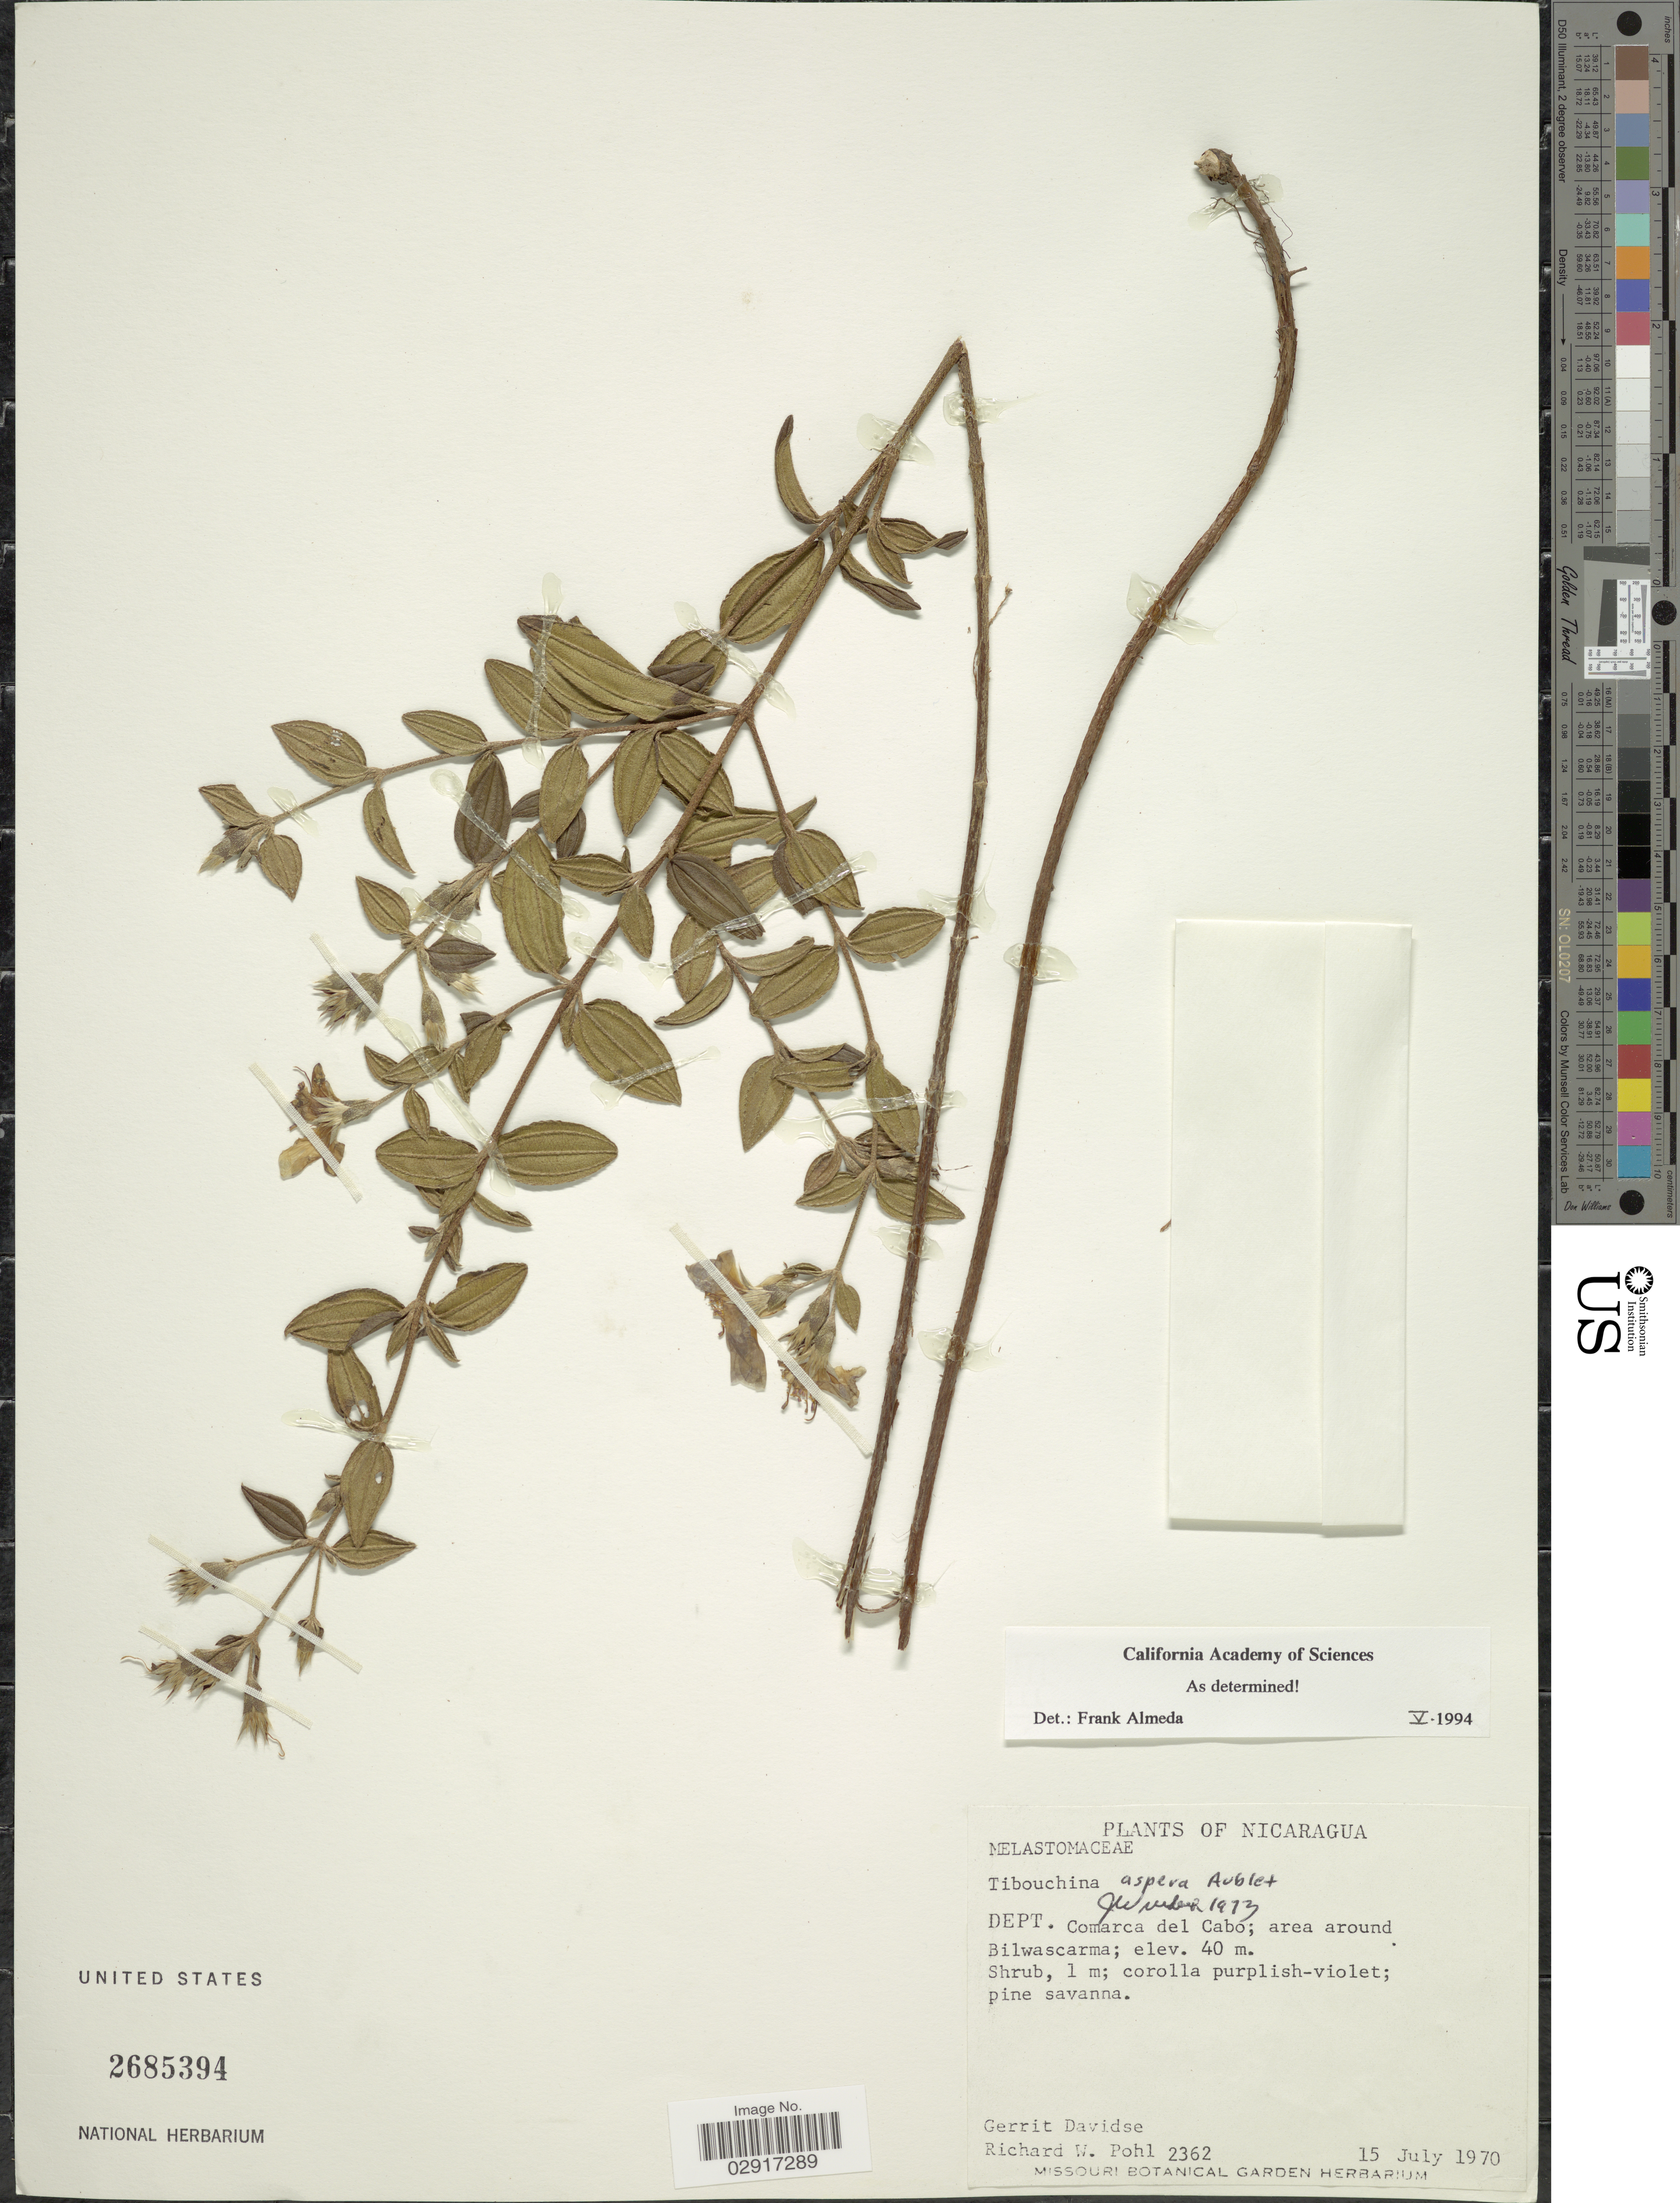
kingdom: Plantae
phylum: Tracheophyta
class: Magnoliopsida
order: Myrtales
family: Melastomataceae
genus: Tibouchina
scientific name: Tibouchina aspera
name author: Aubl.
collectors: G. Davidse & R. W. Pohl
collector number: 2362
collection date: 1970-07-15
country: Nicaragua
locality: Dept. Comarca del Cabo; area around Bilwascarma.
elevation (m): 40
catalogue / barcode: US 2685394